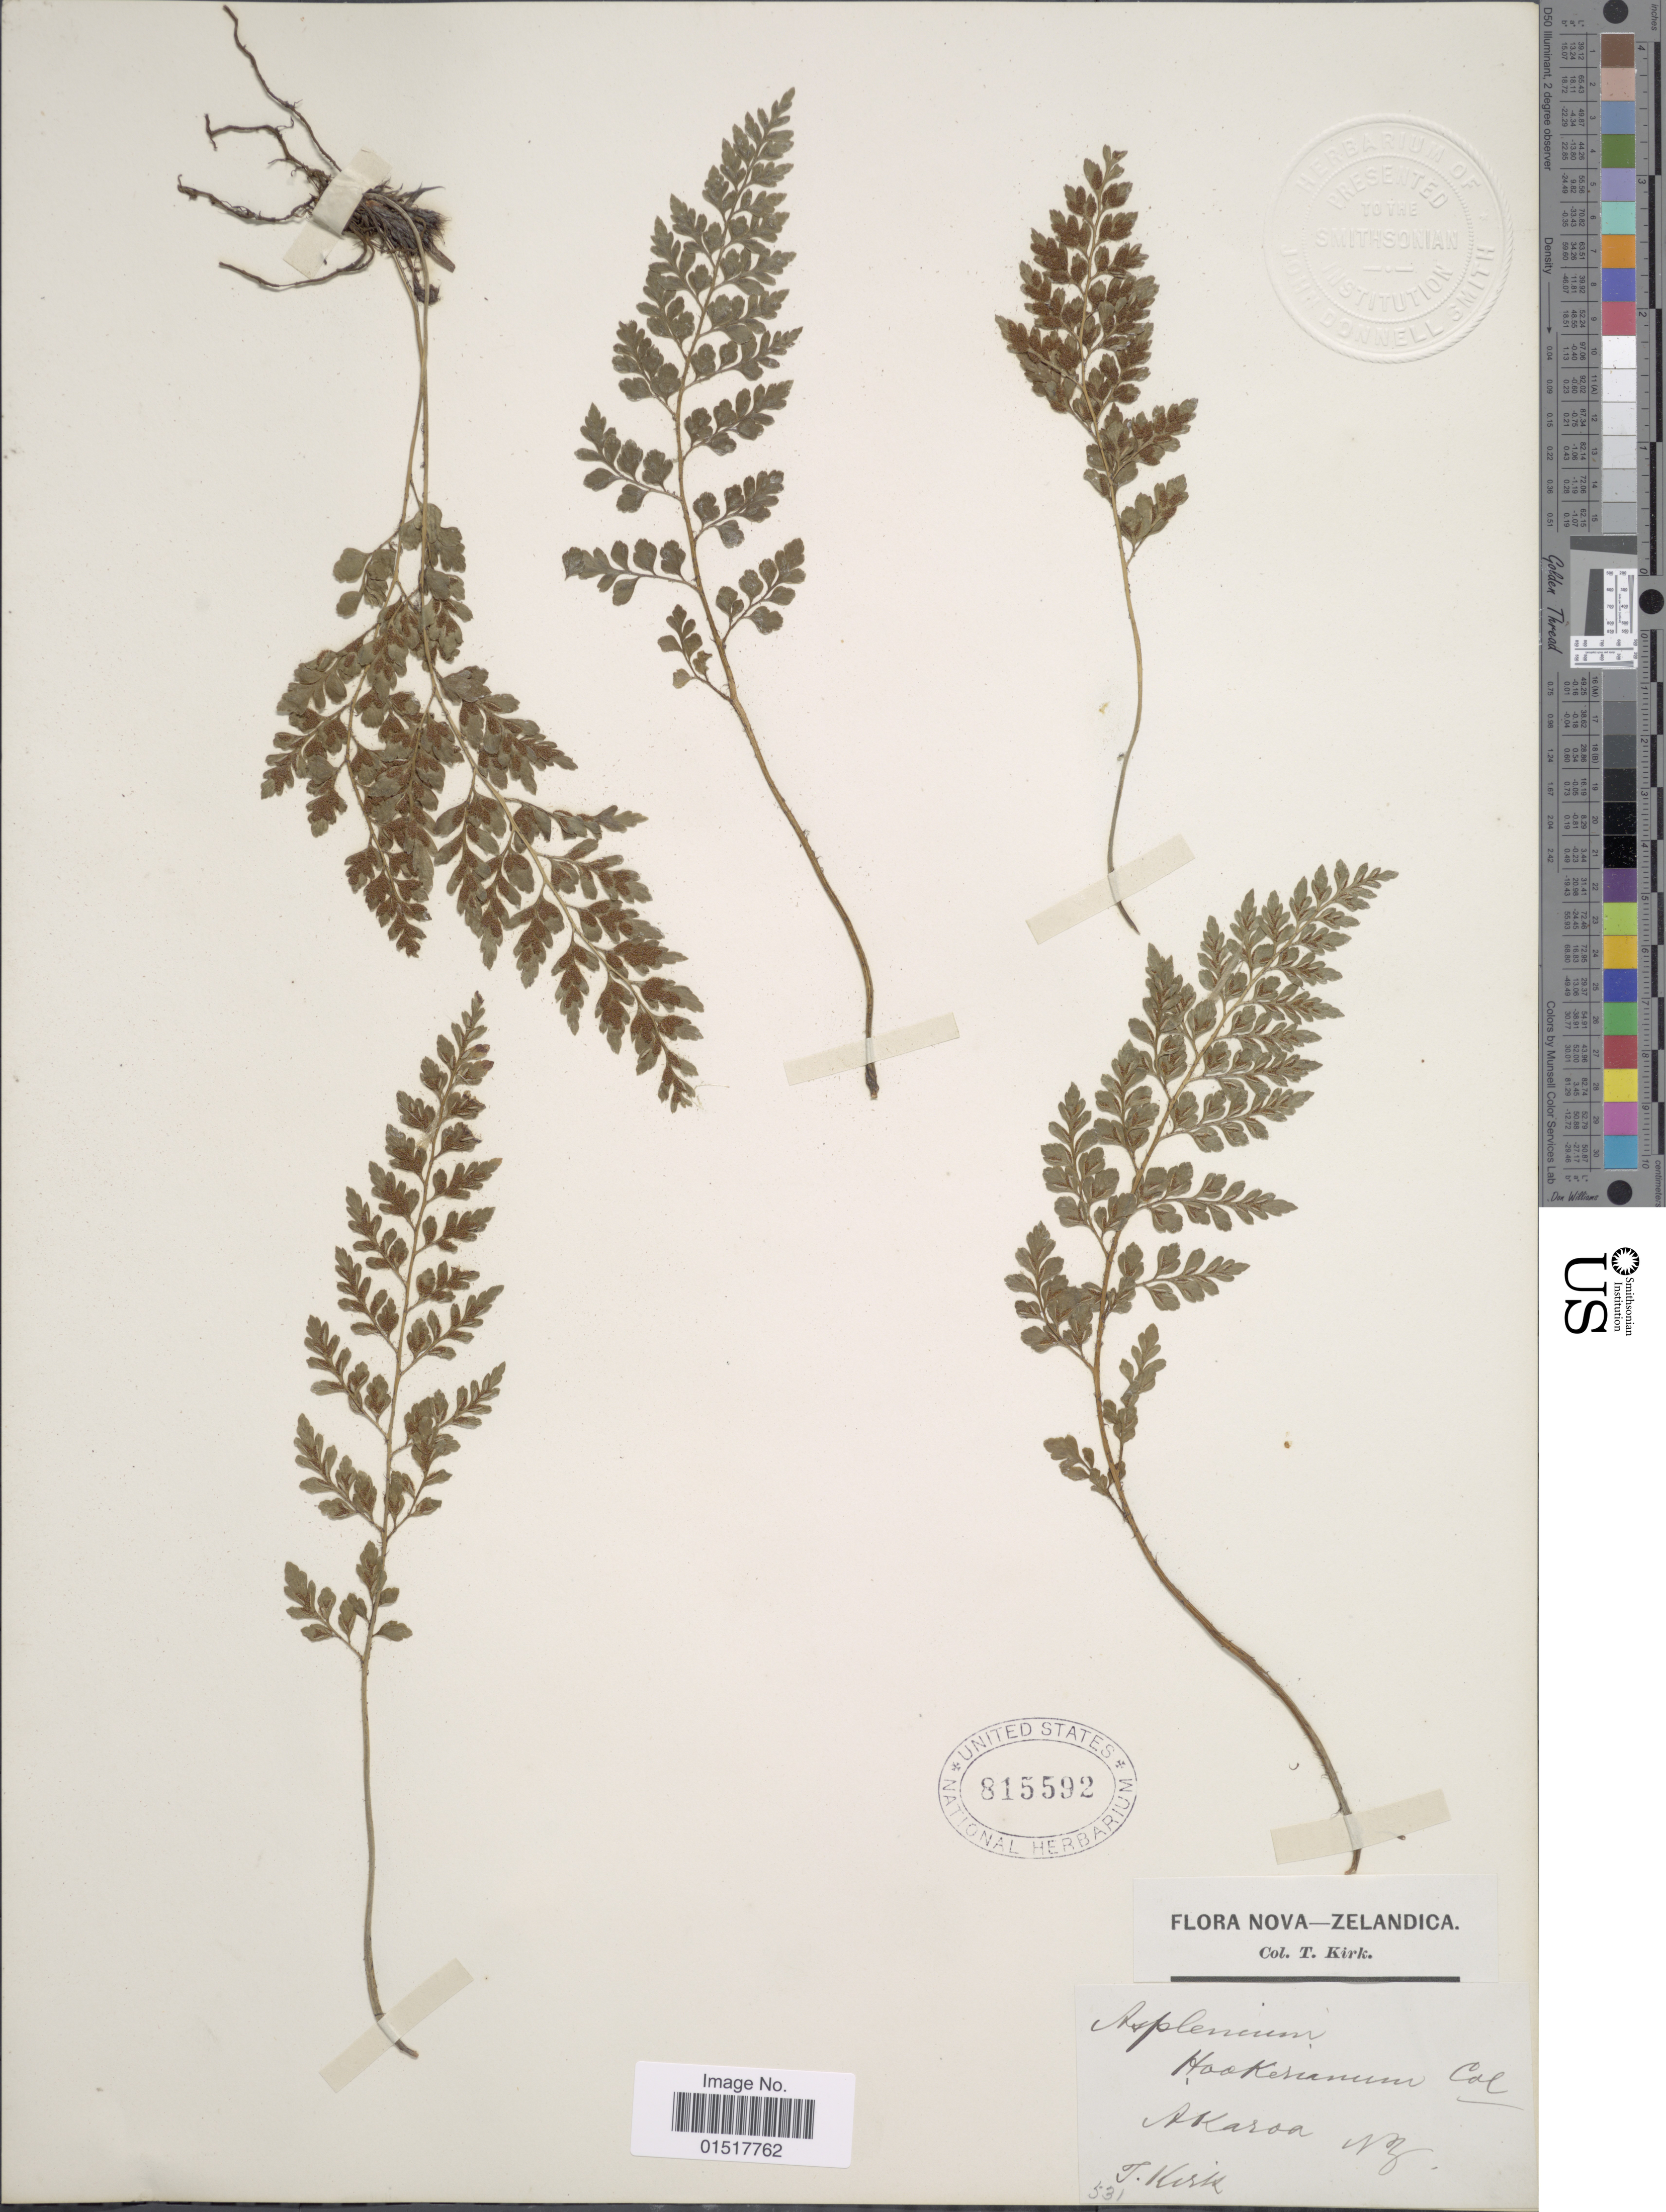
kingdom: Plantae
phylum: Tracheophyta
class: Polypodiopsida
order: Polypodiales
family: Aspleniaceae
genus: Asplenium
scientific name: Asplenium hookerianum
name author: Colenso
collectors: T. Kirk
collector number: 531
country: New Zealand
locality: Akaroa.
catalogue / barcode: US 815592